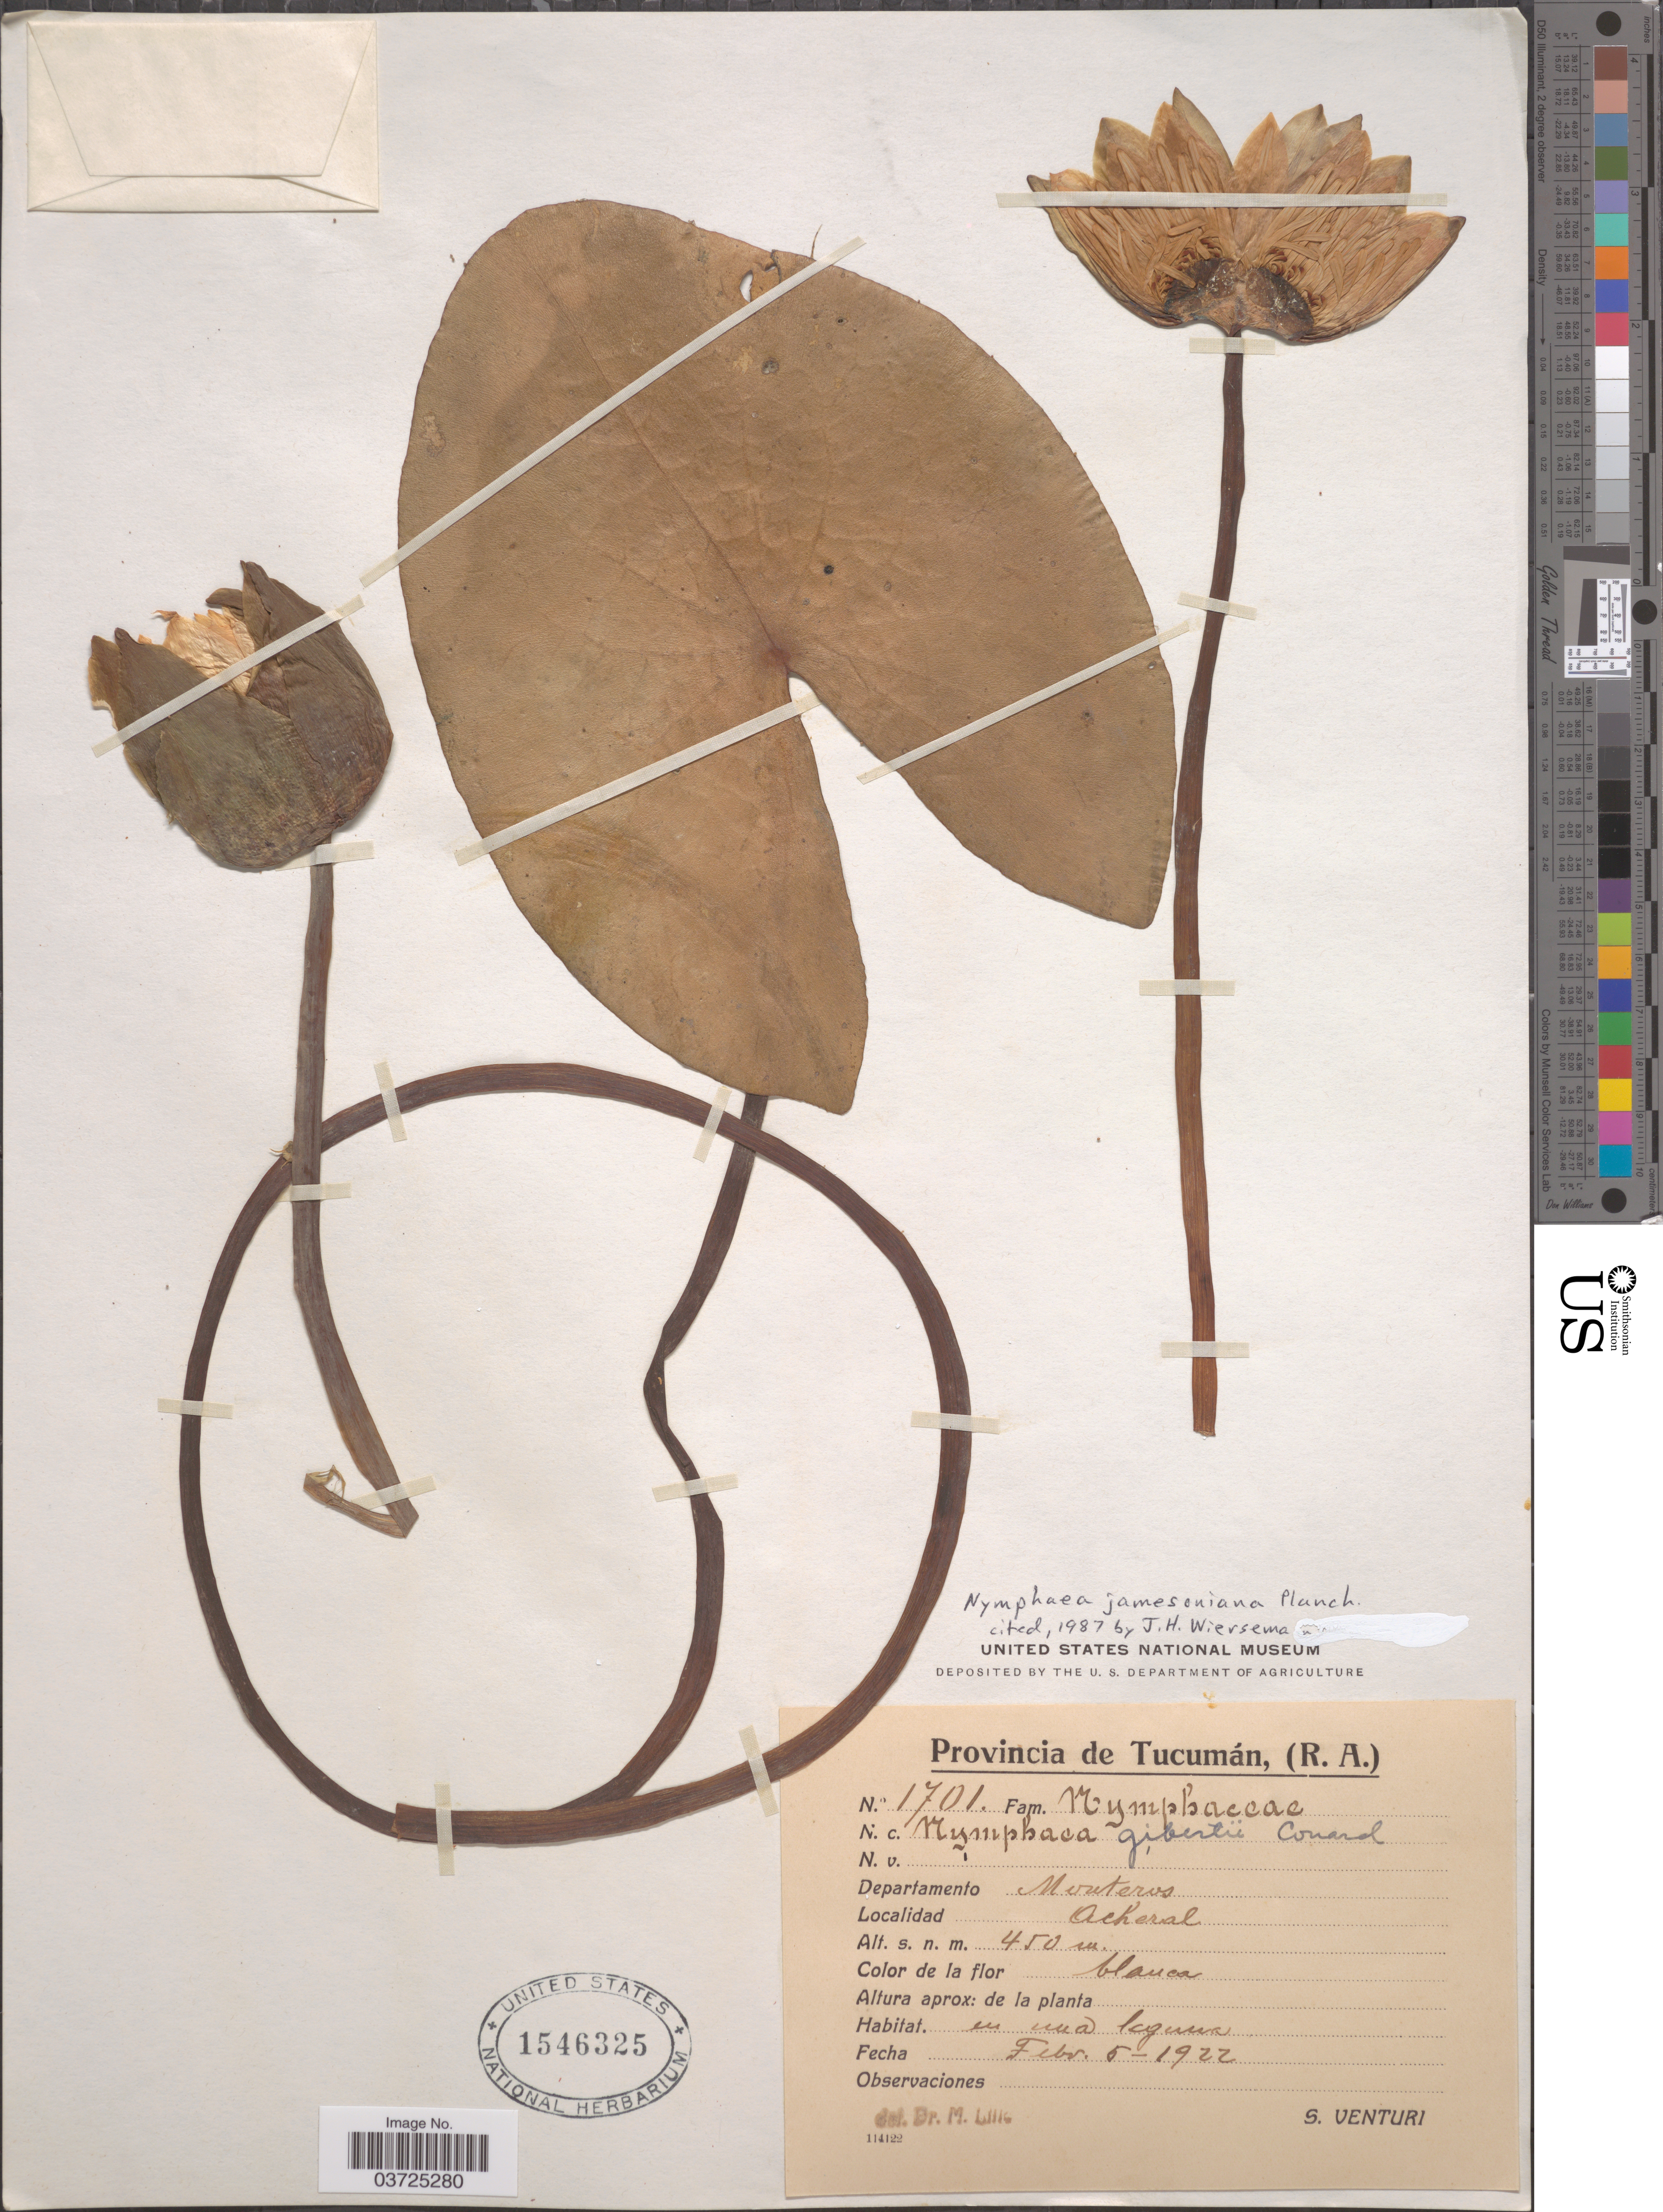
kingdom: Plantae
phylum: Tracheophyta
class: Magnoliopsida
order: Nymphaeales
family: Nymphaeaceae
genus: Nymphaea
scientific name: Nymphaea jamesoniana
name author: Planch.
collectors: S. Venturi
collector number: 1701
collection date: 1922-02-05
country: Argentina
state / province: Tucuman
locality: Departamento Monteros. Acheral.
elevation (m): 450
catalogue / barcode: US 1546325